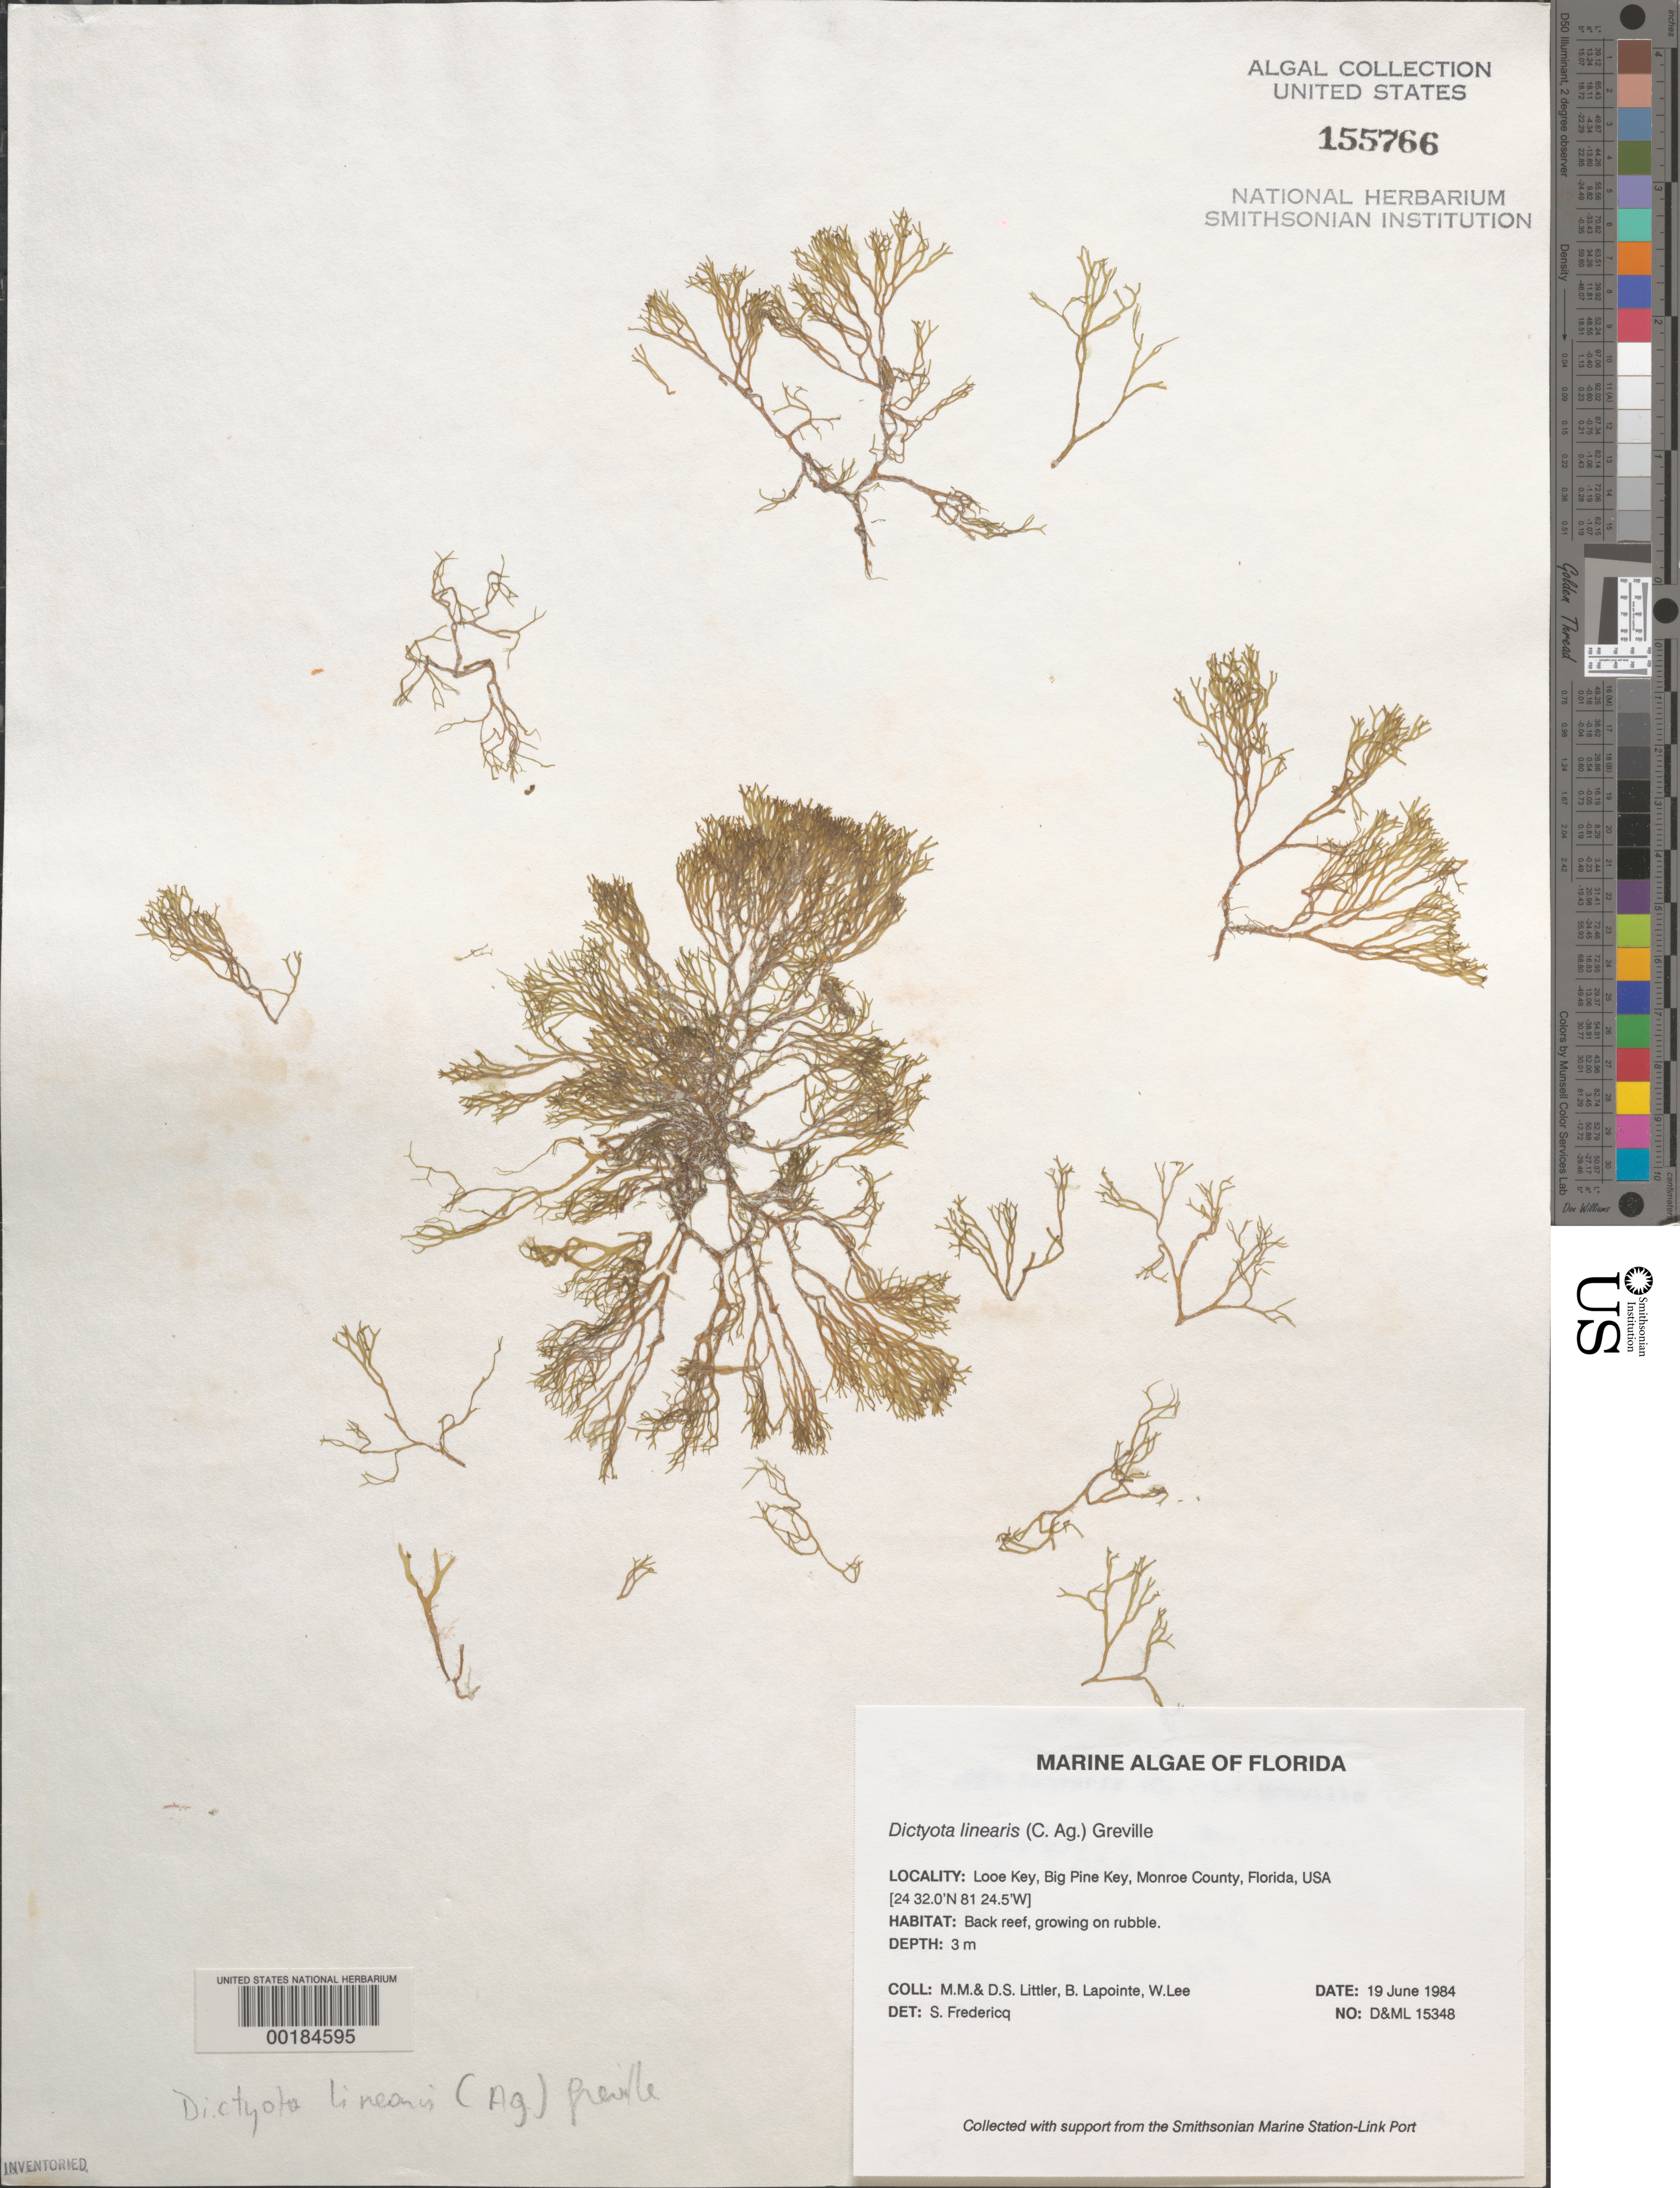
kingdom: Chromista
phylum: Ochrophyta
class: Phaeophyceae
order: Dictyotales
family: Dictyotaceae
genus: Dictyota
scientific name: Dictyota linearis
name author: (C. Agardh) Grev.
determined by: Fredericq, S.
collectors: M. M. Littler, D. S. Littler, B. Lapointe & W. Lee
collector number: D&ML 15348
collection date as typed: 19 Jun 1984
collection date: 1984-06-19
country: United States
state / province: Florida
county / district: Monroe County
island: Looe Key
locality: Looe Key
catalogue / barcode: US 155766